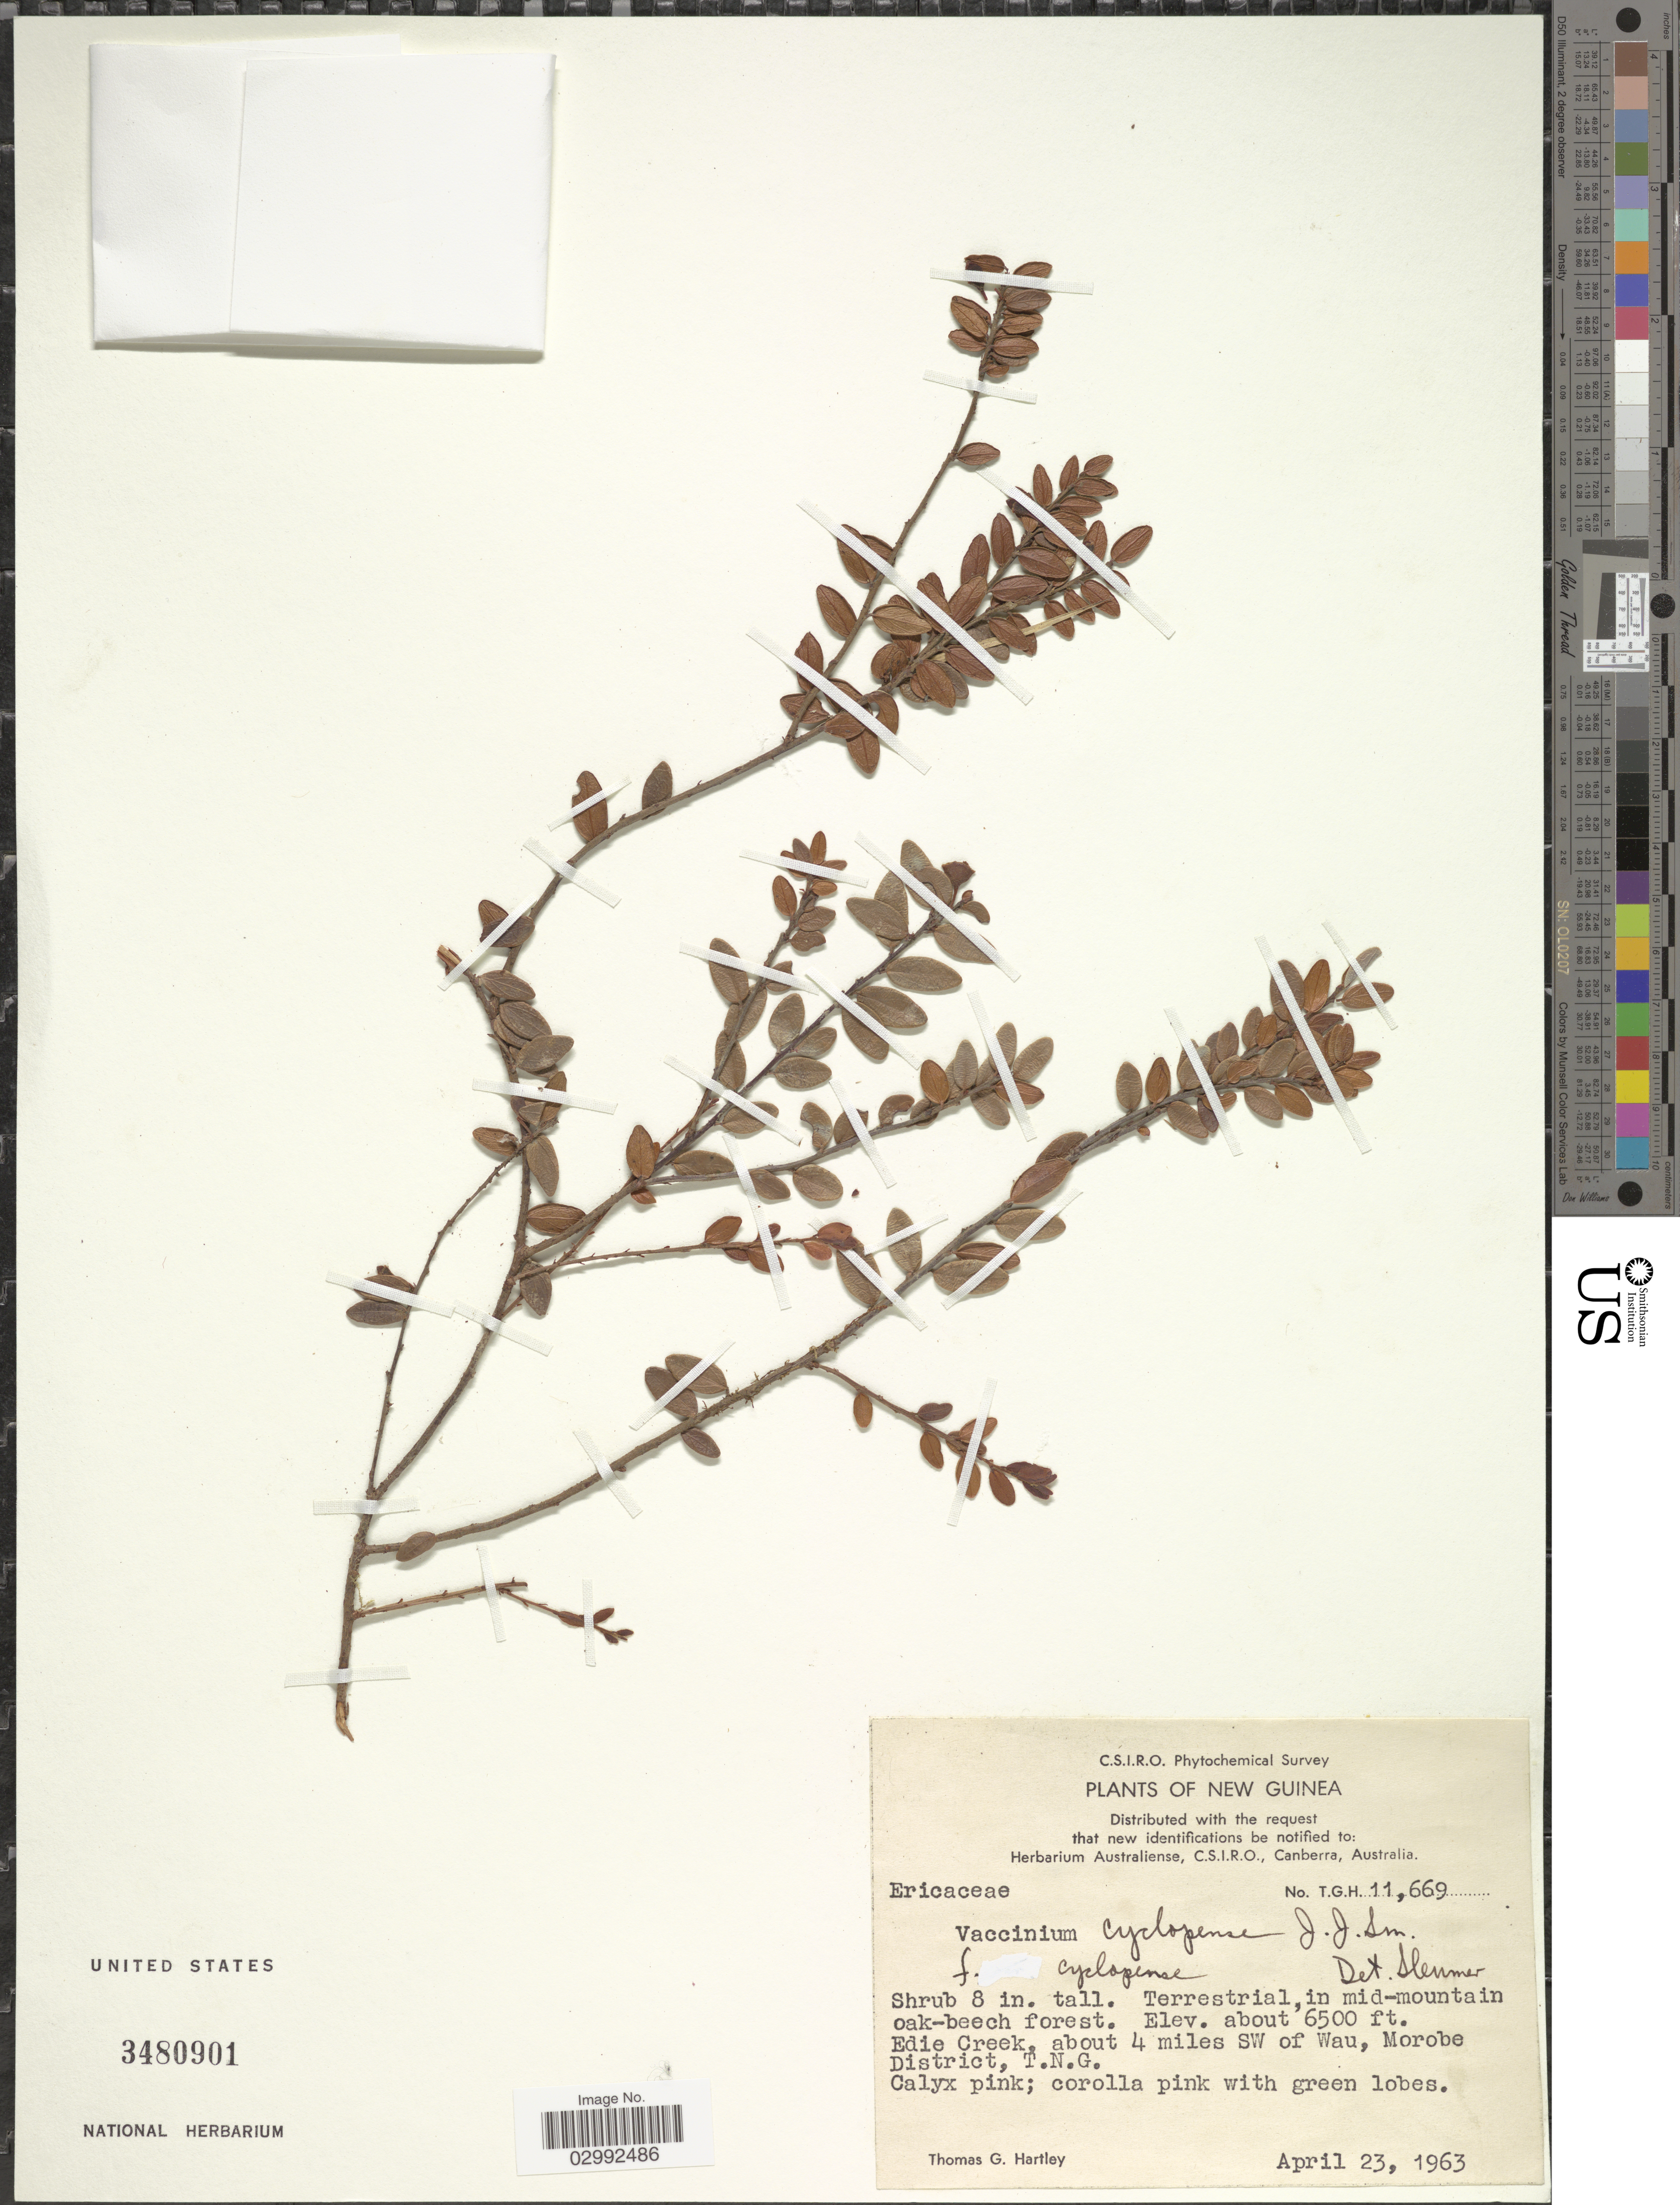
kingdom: Plantae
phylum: Tracheophyta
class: Magnoliopsida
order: Ericales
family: Ericaceae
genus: Vaccinium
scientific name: Vaccinium cyclopense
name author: J.J. Sm.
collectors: T. G. Hartley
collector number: T.G.H. 11669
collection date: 1963-04-23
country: Papua New Guinea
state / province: Morobe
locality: New Guinea, Edie Creek, about 4 miles SW of Wau, Morobe District, T.N.G.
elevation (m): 1981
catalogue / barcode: US 3480901